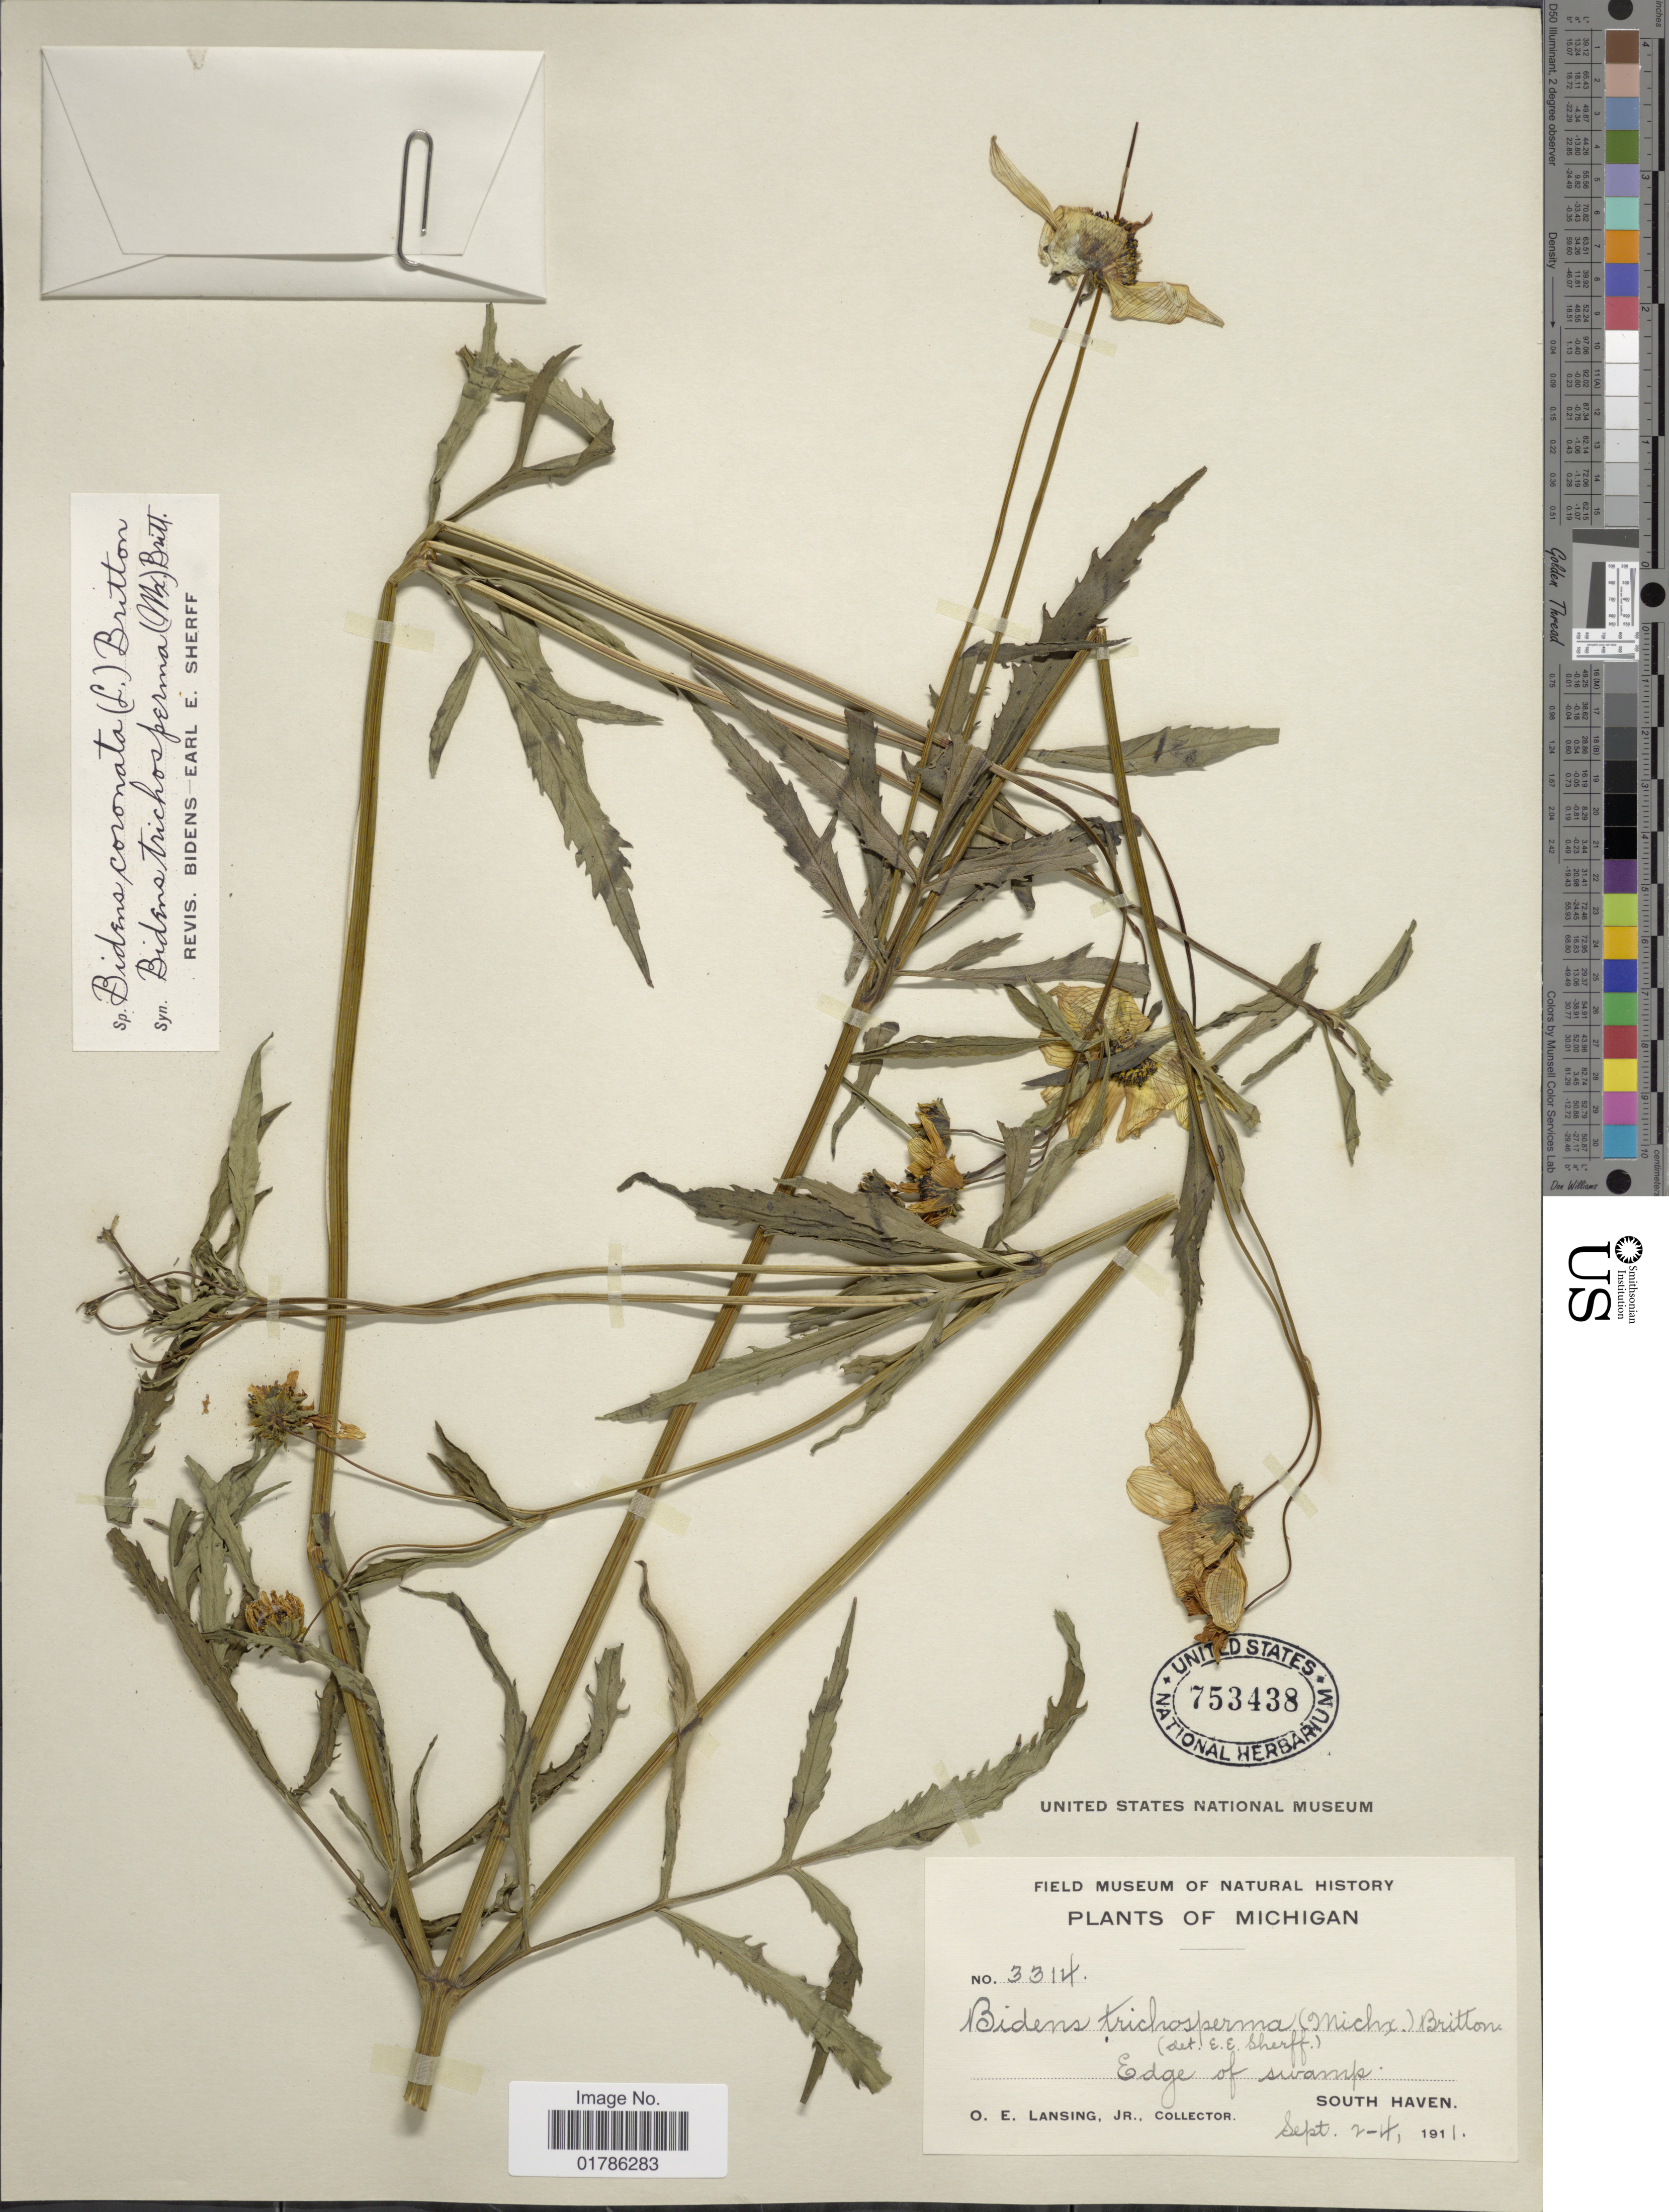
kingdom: Plantae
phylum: Tracheophyta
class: Magnoliopsida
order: Asterales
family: Asteraceae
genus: Bidens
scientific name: Bidens coronata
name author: (L.) Britton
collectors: O. E. Lansing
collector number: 3314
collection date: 1911-09-02/1911-09-04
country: United States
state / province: Michigan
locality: South Haven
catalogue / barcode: US 753438